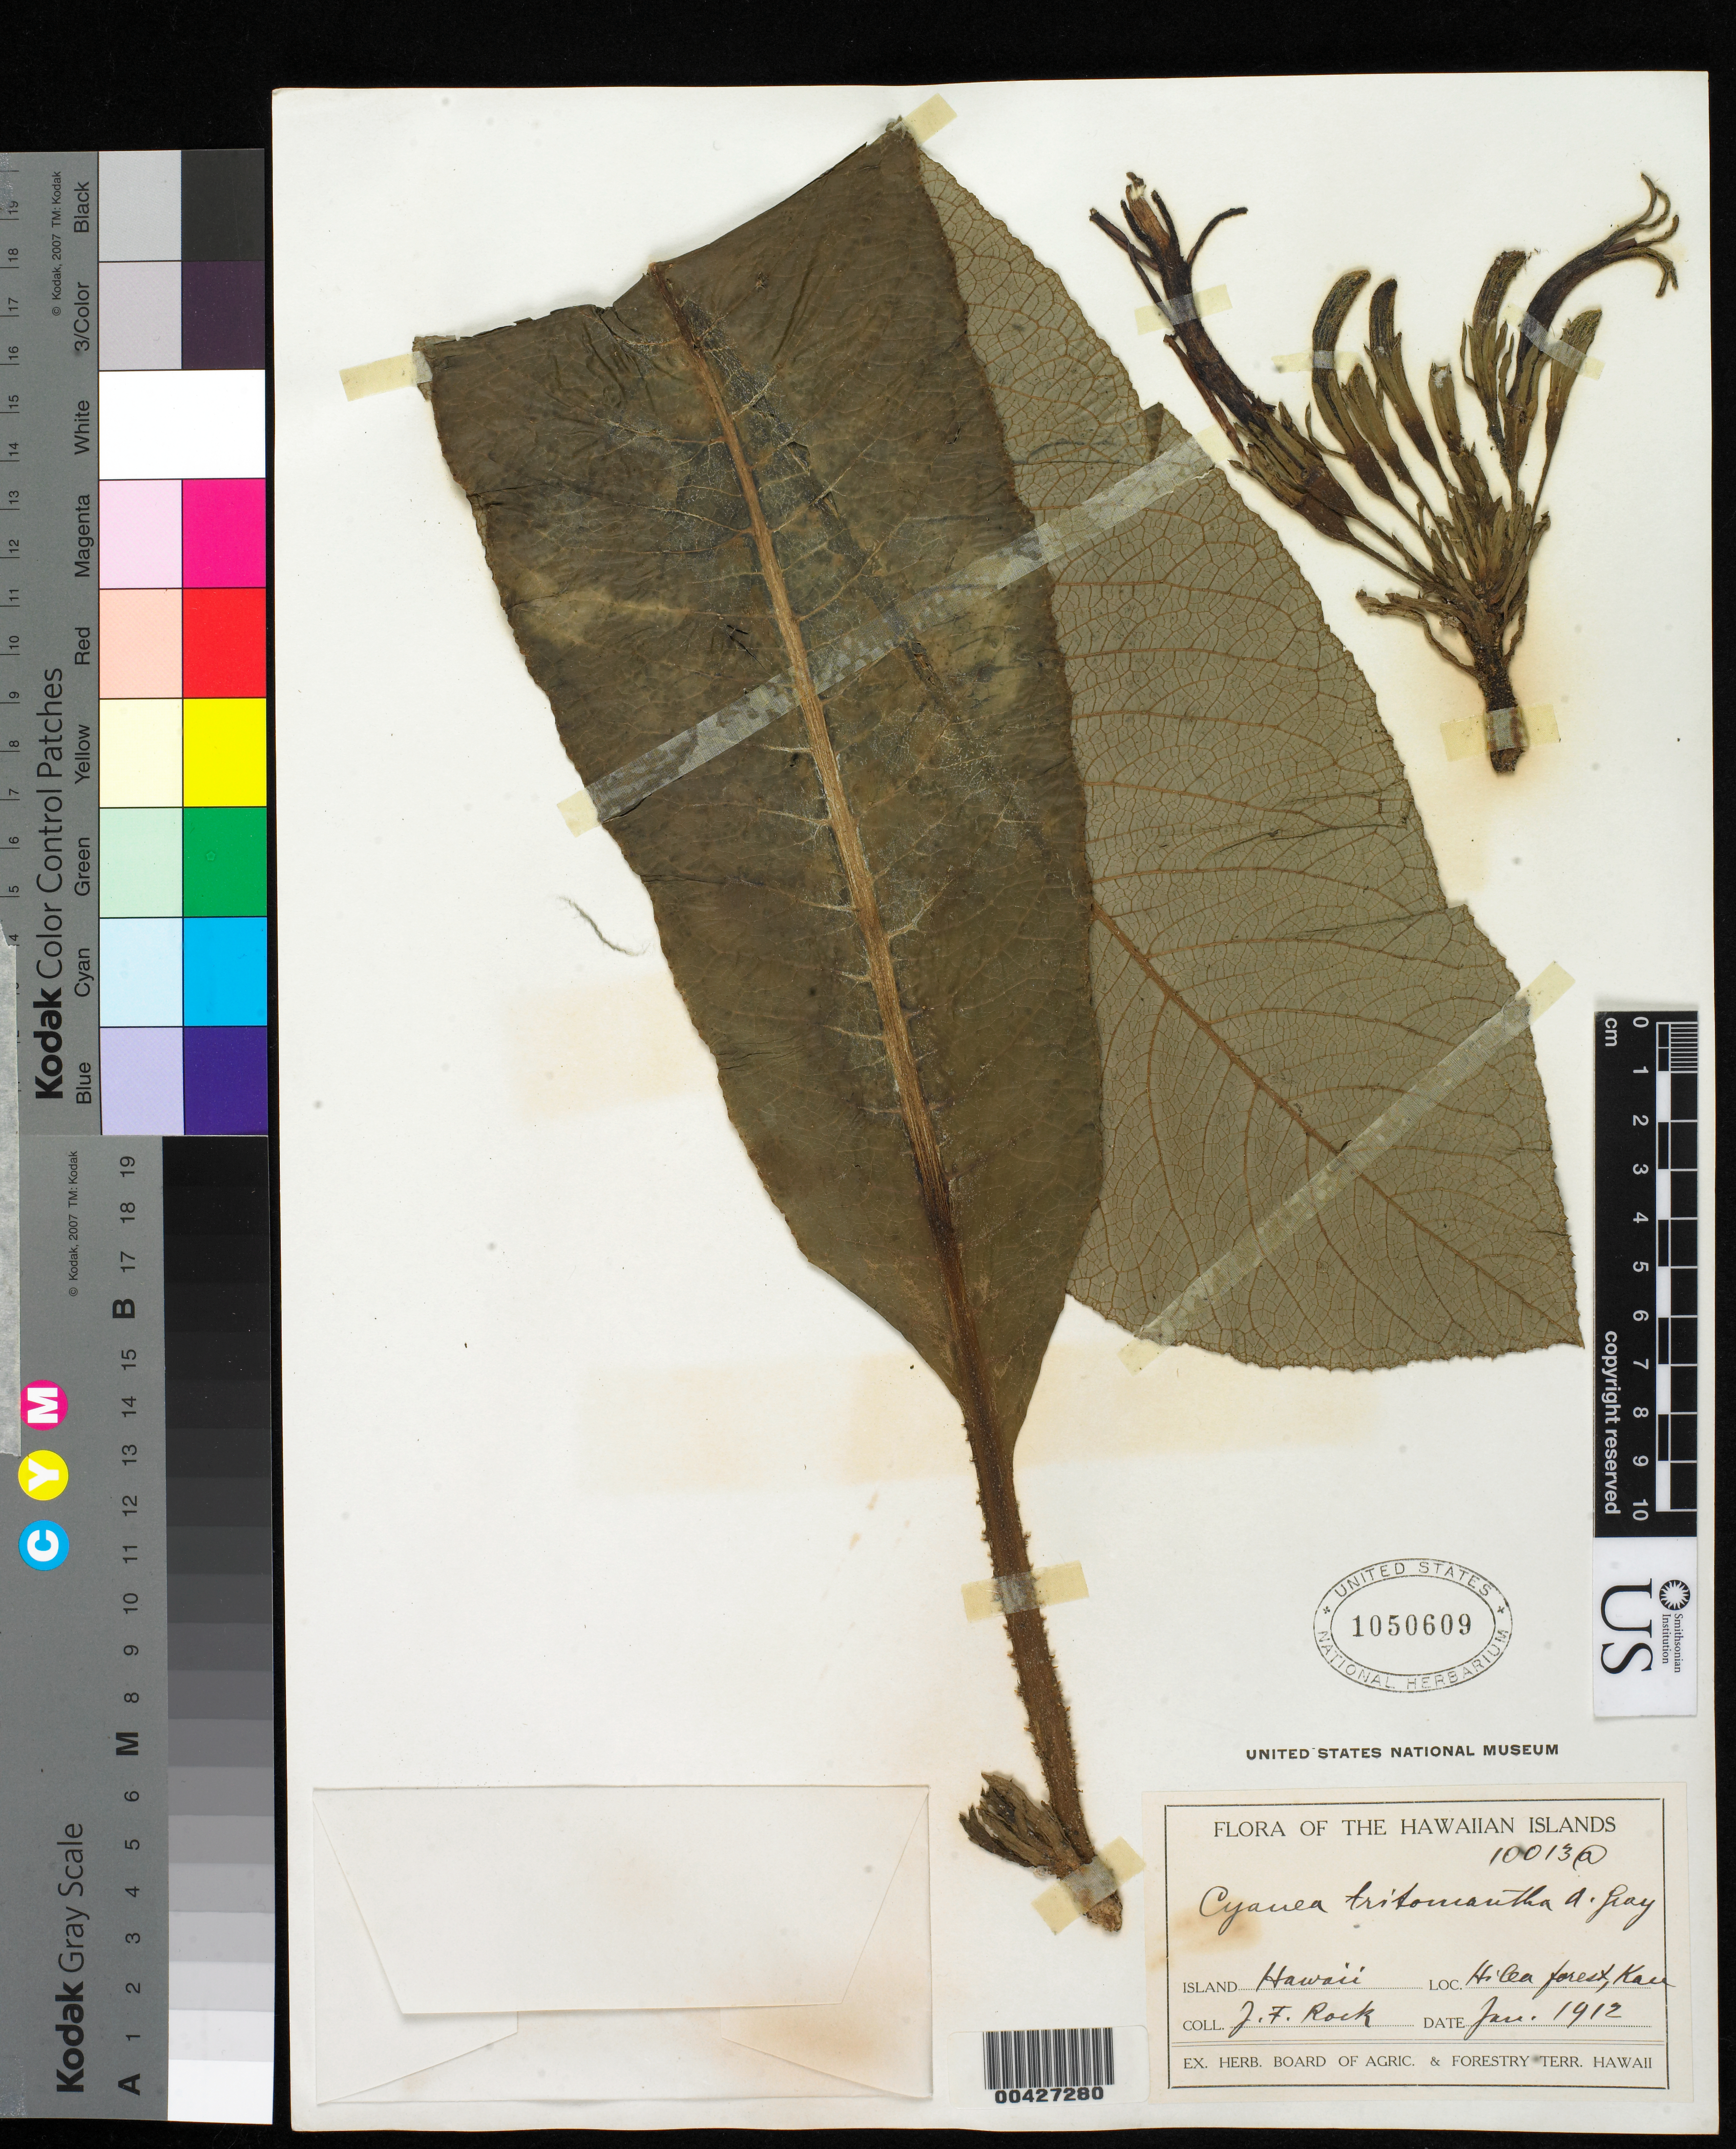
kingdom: Plantae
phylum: Tracheophyta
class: Magnoliopsida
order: Asterales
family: Campanulaceae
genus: Cyanea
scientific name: Cyanea tritomantha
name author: A. Gray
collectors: J. F. Rock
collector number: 10013a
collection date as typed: Jan 1912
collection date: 1912-01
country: United States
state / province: Hawaii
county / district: Hawaii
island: Hawaii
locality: Hilea Forest, Kau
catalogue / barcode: US 1050609